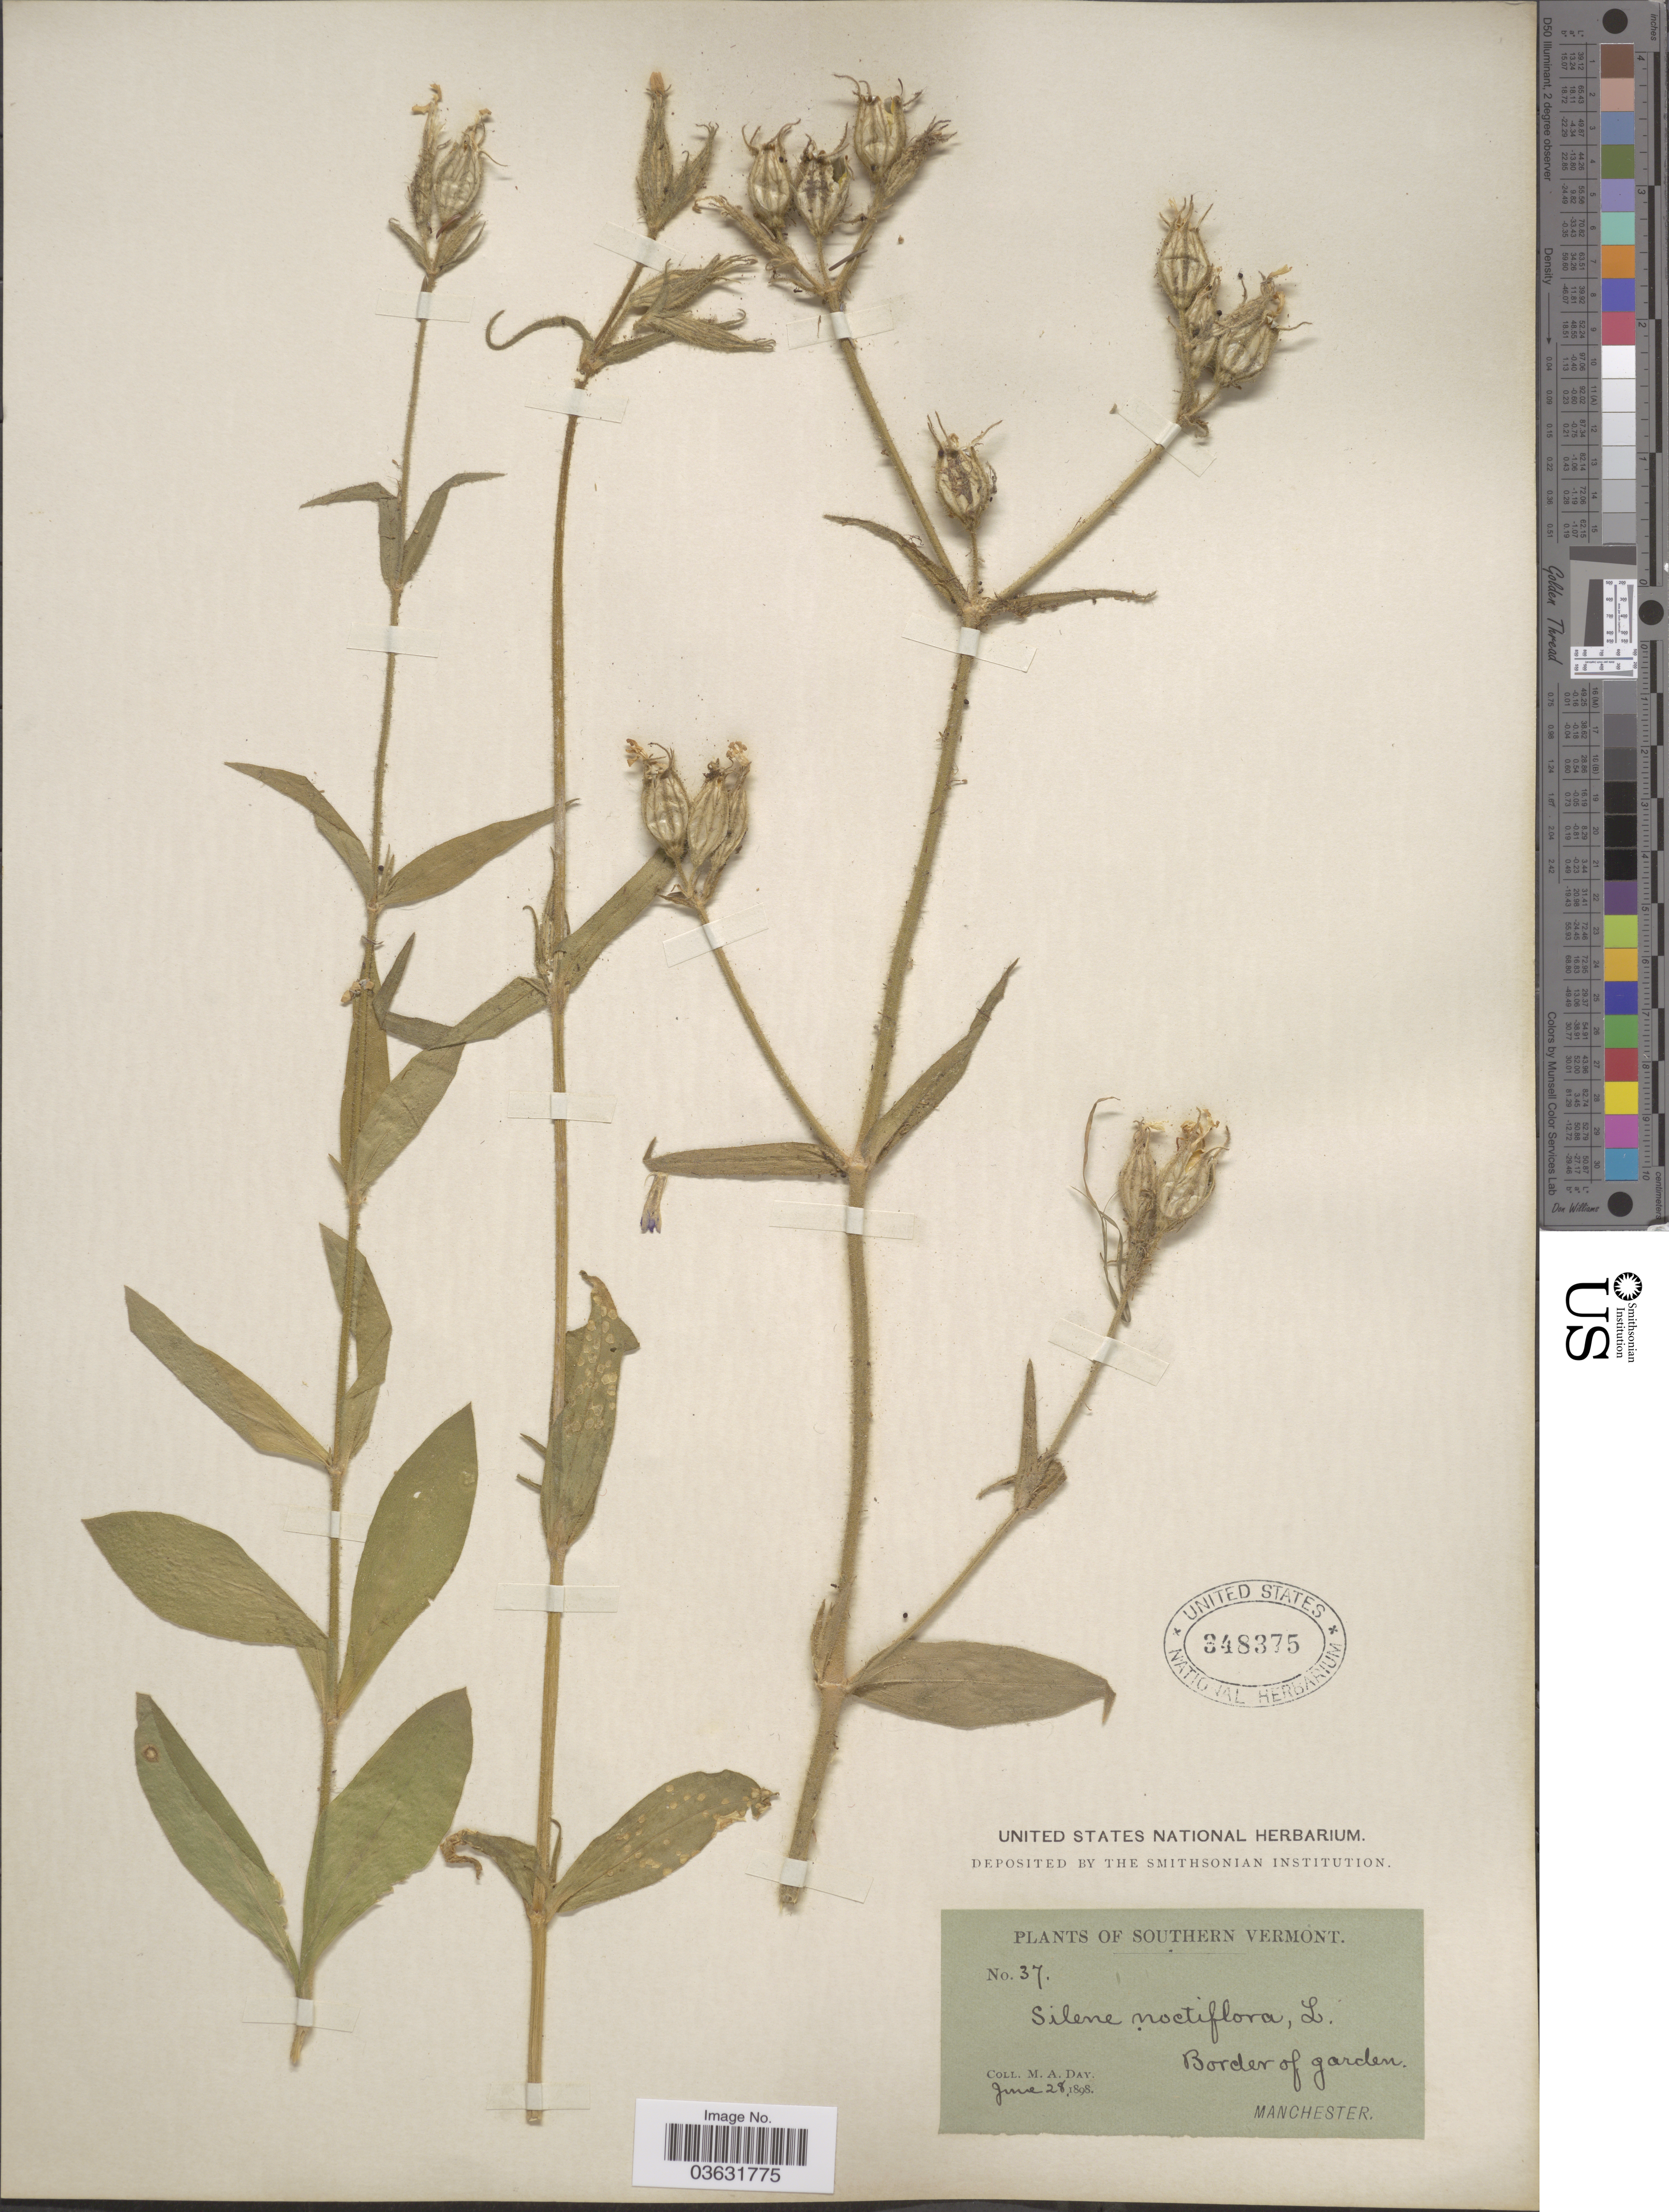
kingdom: Plantae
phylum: Tracheophyta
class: Magnoliopsida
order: Caryophyllales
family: Caryophyllaceae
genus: Silene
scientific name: Silene noctiflora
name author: L.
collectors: M. Day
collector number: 37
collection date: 1898-06-28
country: United States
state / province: Vermont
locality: Southern Vermont. Border of garden. Manchester.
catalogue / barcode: US 348375